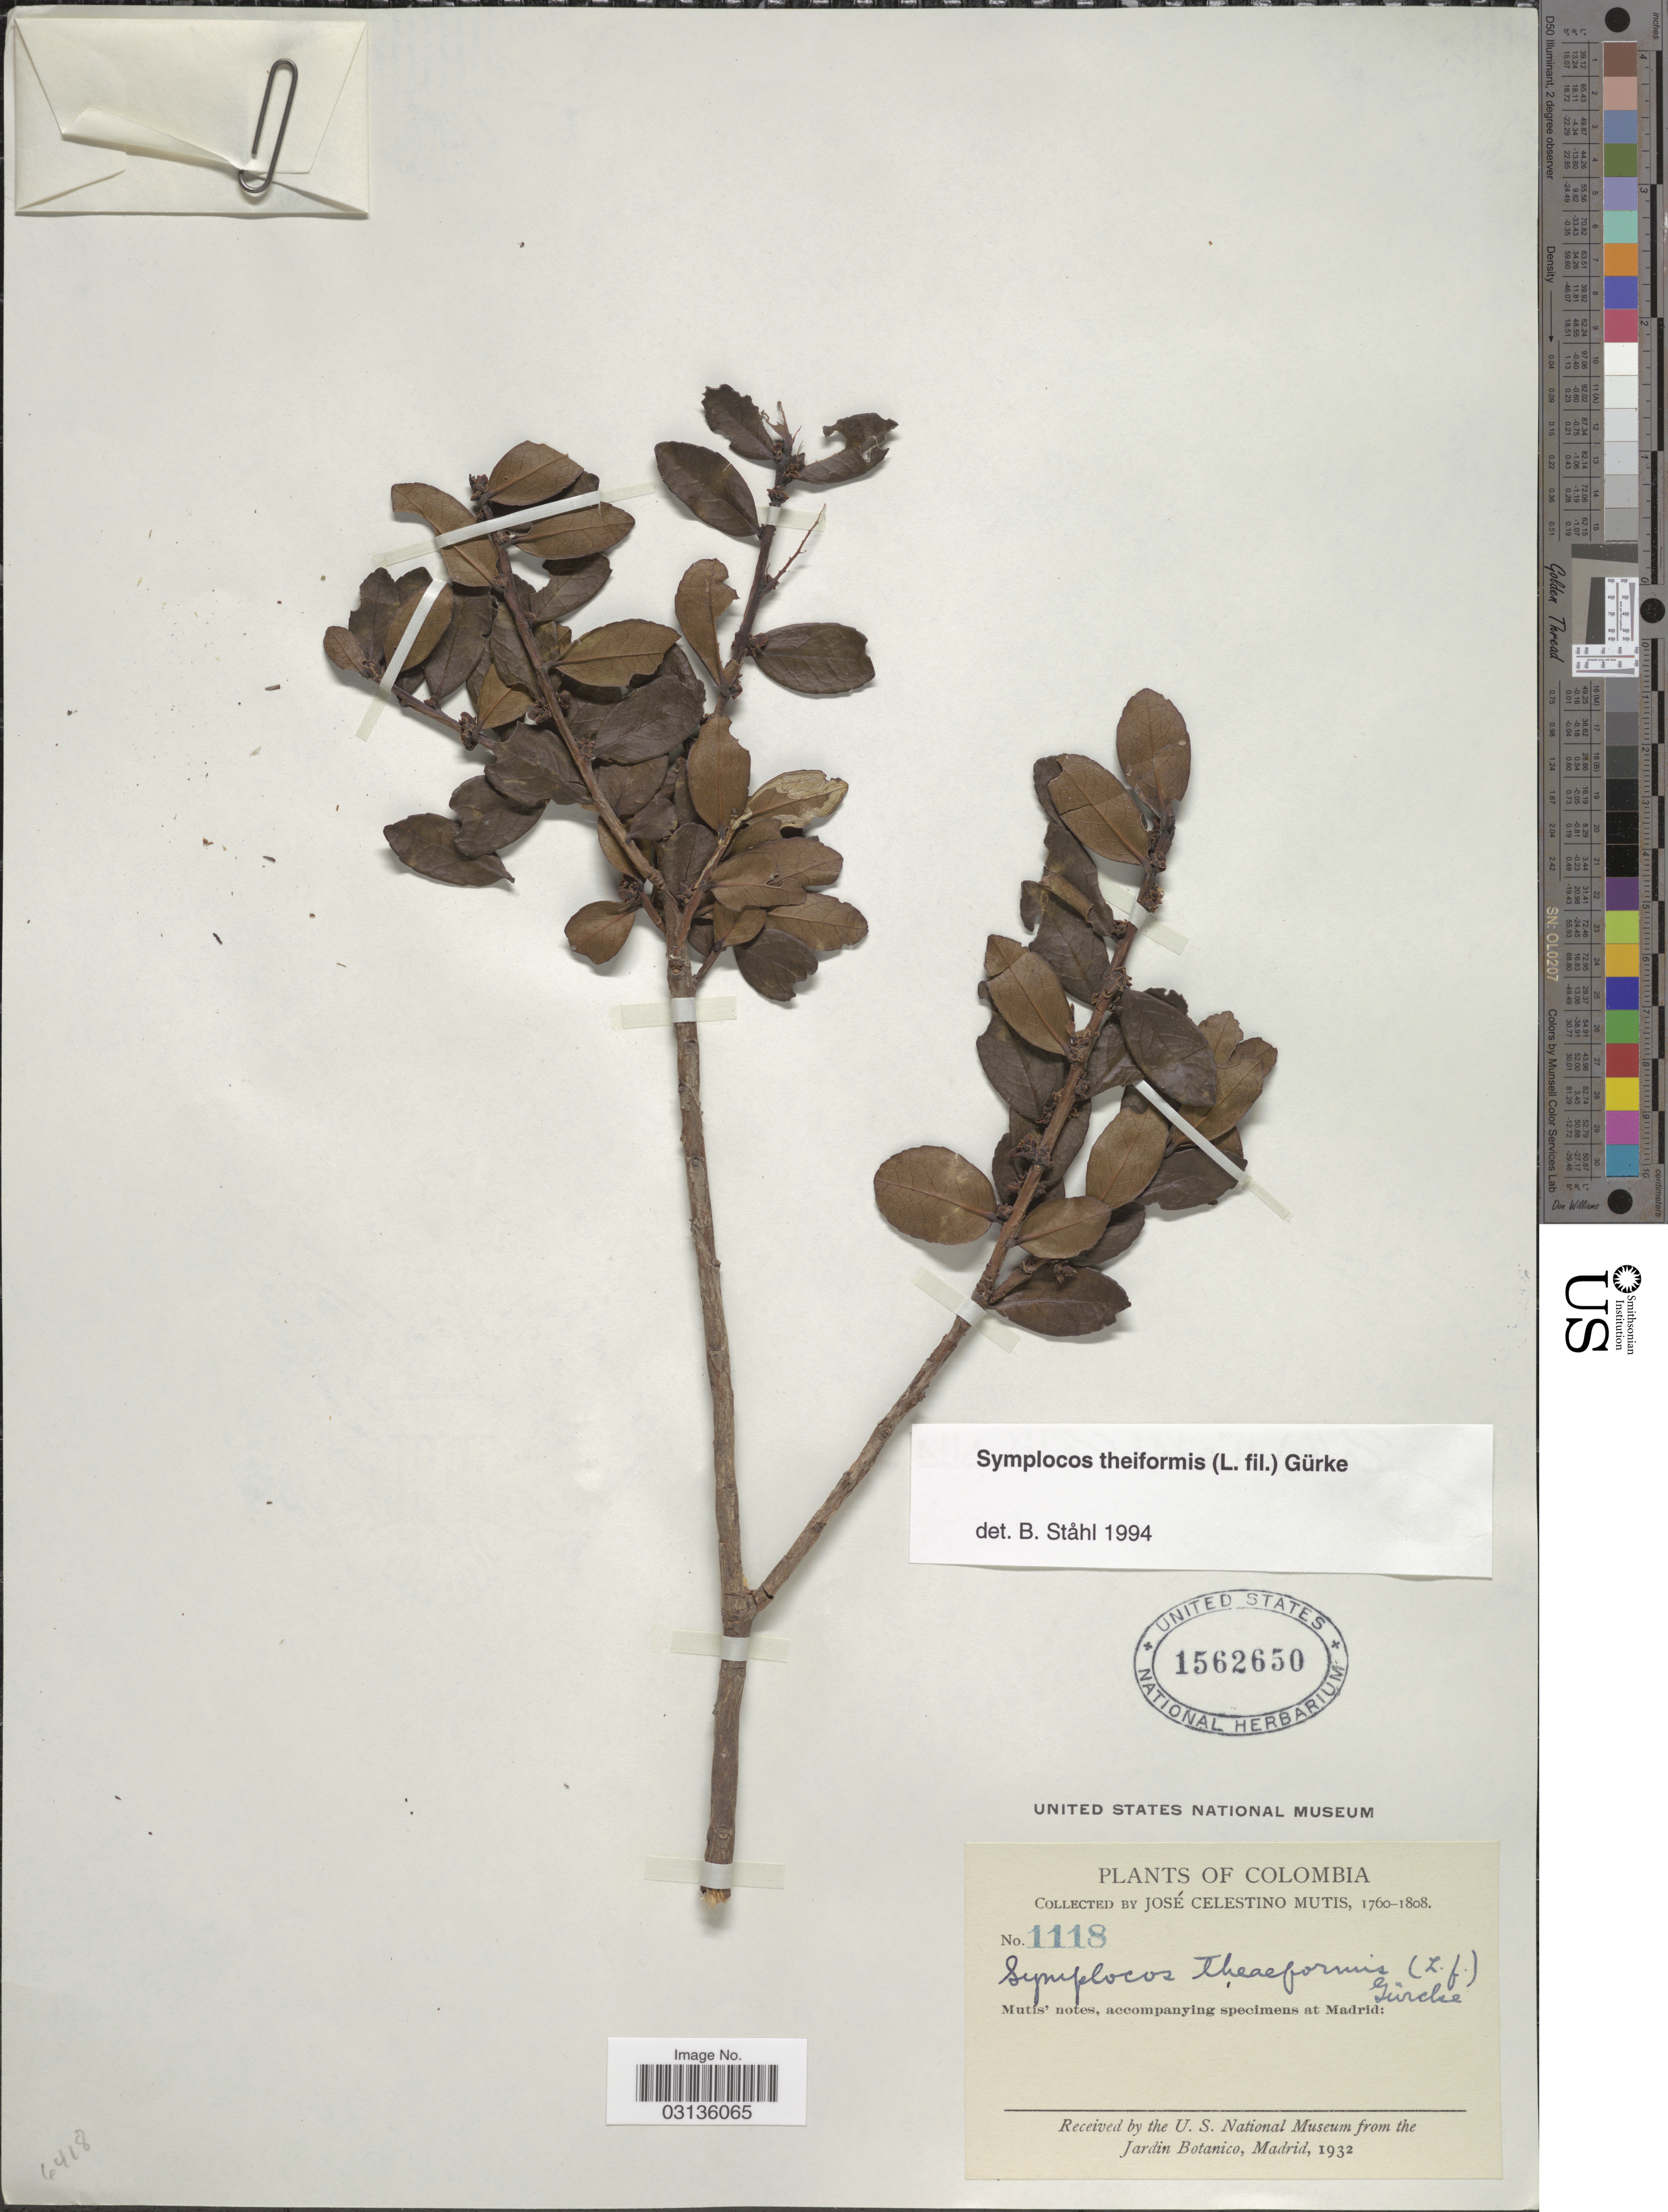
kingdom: Plantae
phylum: Tracheophyta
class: Magnoliopsida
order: Ericales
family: Symplocaceae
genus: Symplocos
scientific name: Symplocos theiformis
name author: (L. f.) Oken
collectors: J. C. B. Mutis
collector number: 1118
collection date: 1760/1808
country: Colombia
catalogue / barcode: US 1562650